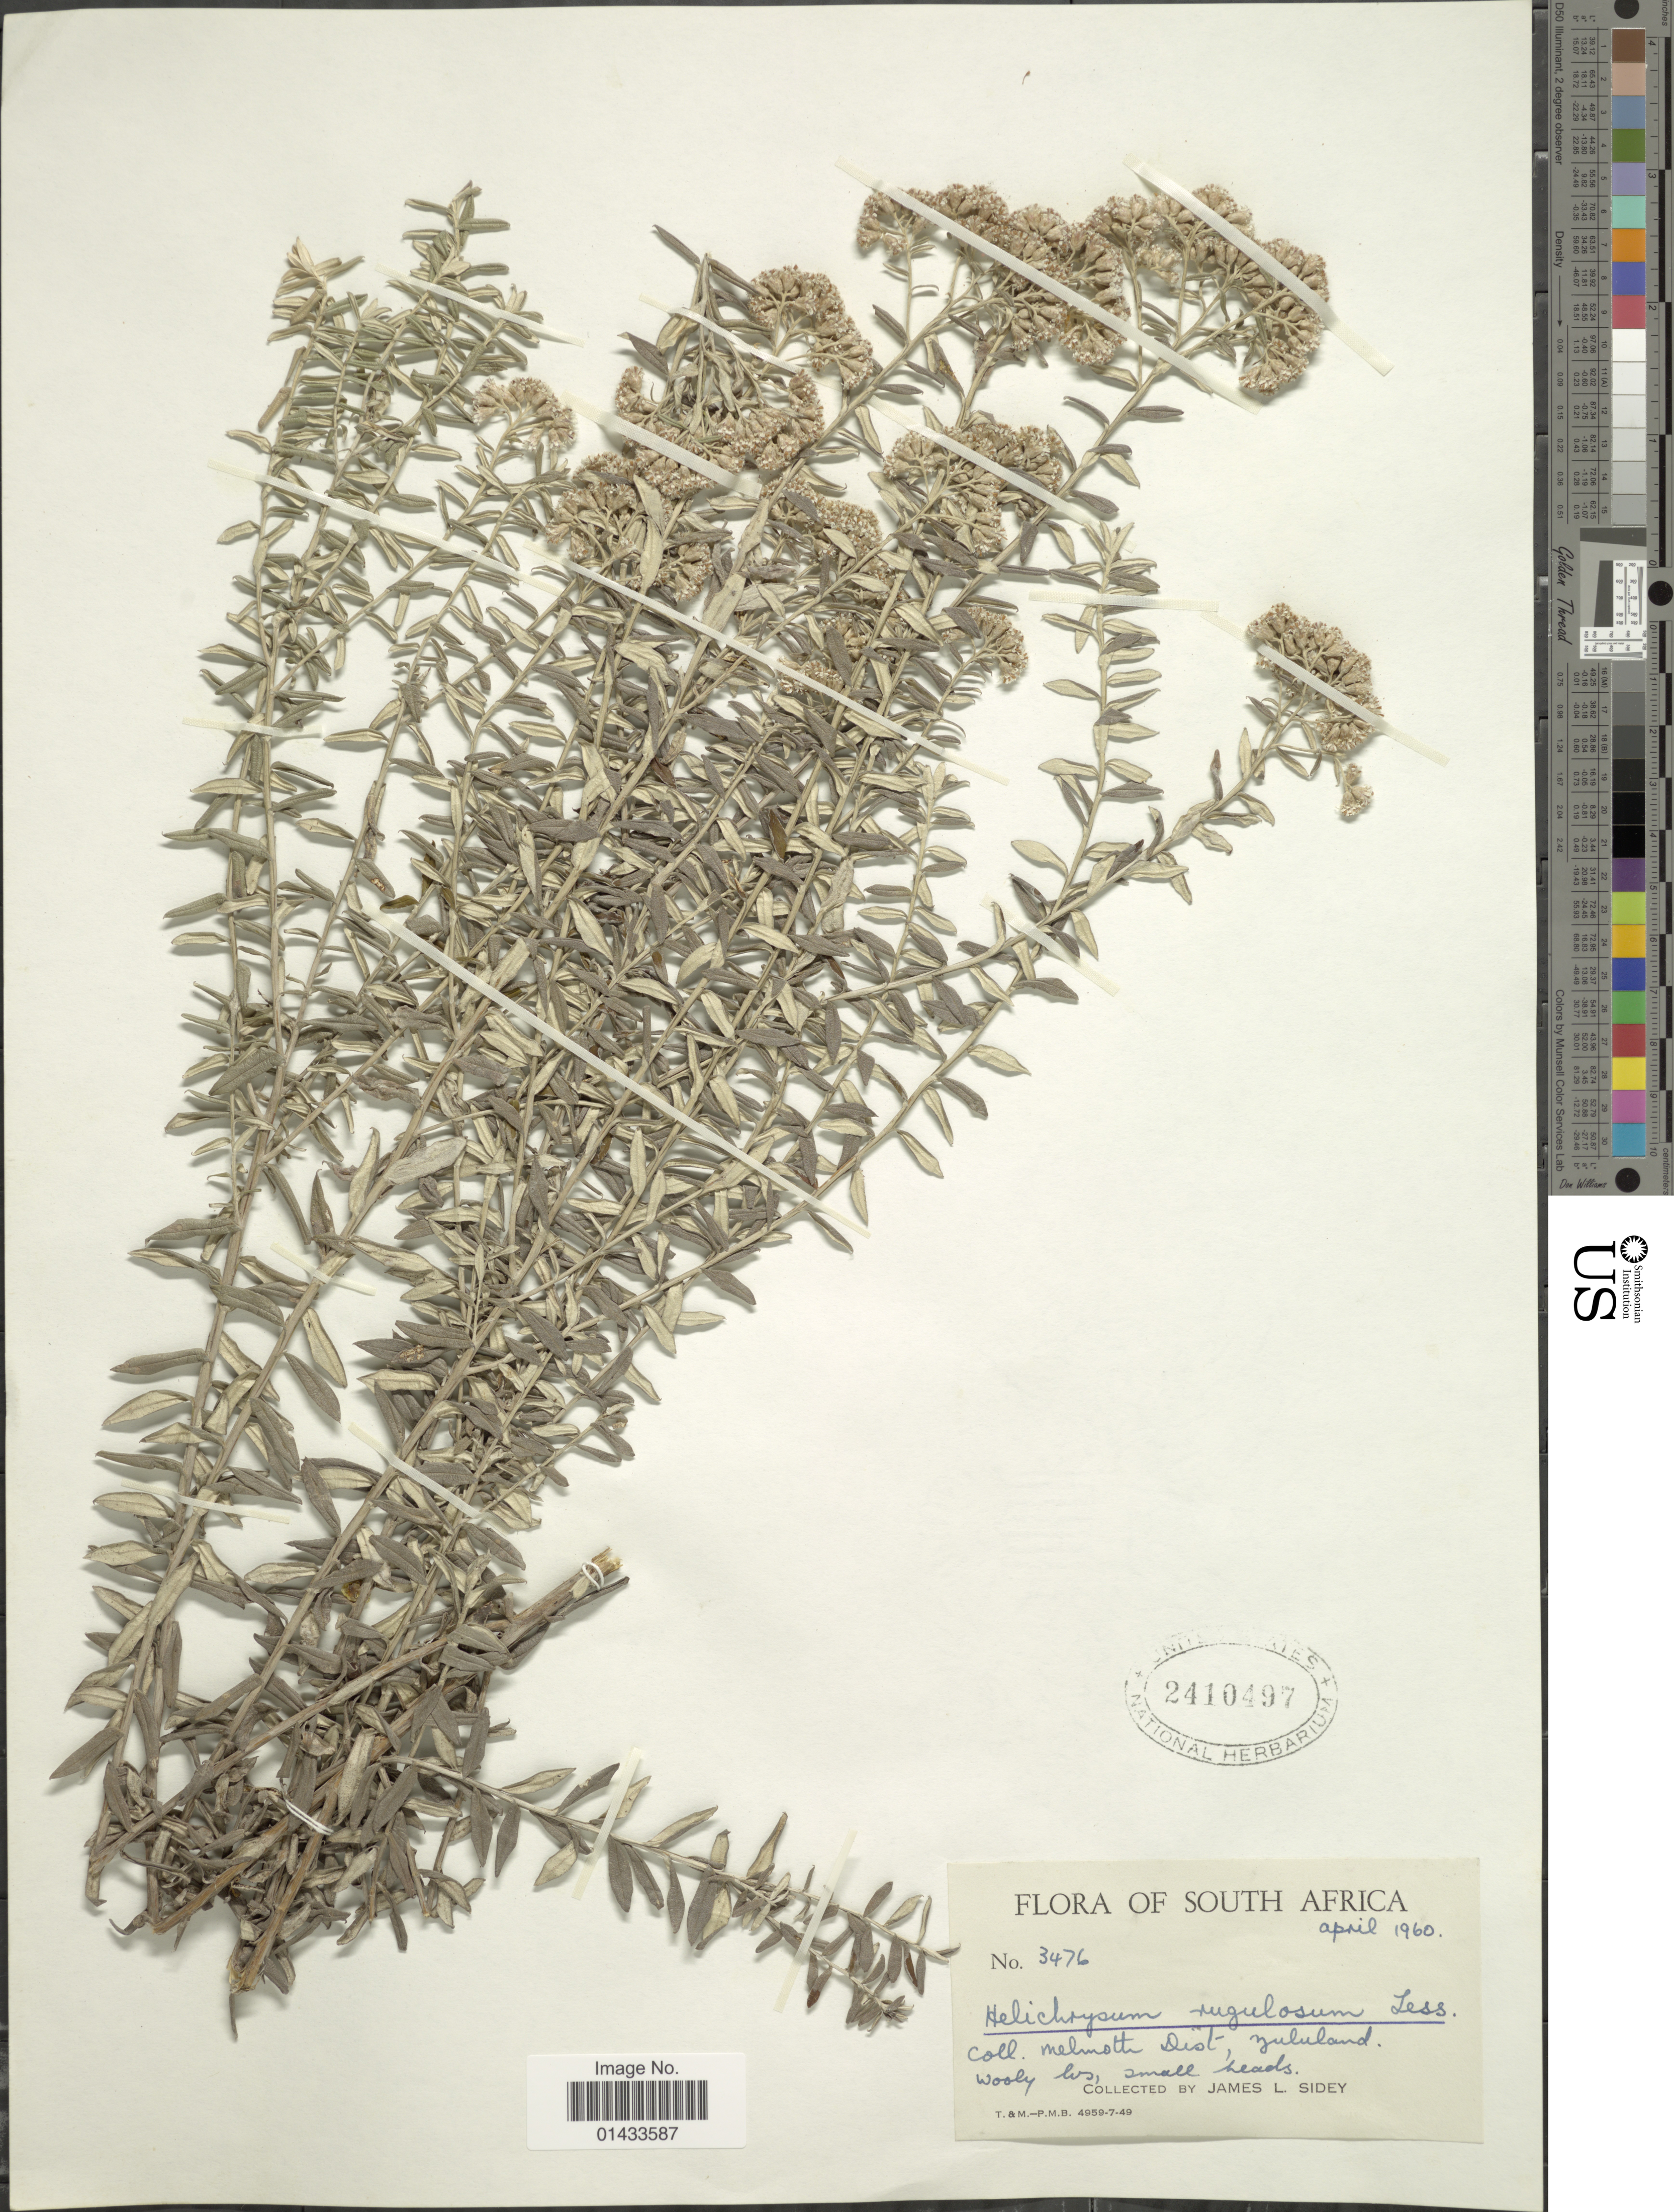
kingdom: Plantae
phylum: Tracheophyta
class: Magnoliopsida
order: Asterales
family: Asteraceae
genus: Helichrysum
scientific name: Helichrysum rugulosum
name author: Less.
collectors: J. L. Sidey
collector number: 3476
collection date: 1960-04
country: South Africa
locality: Melmoth Dist., Zululand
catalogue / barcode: US 2410497